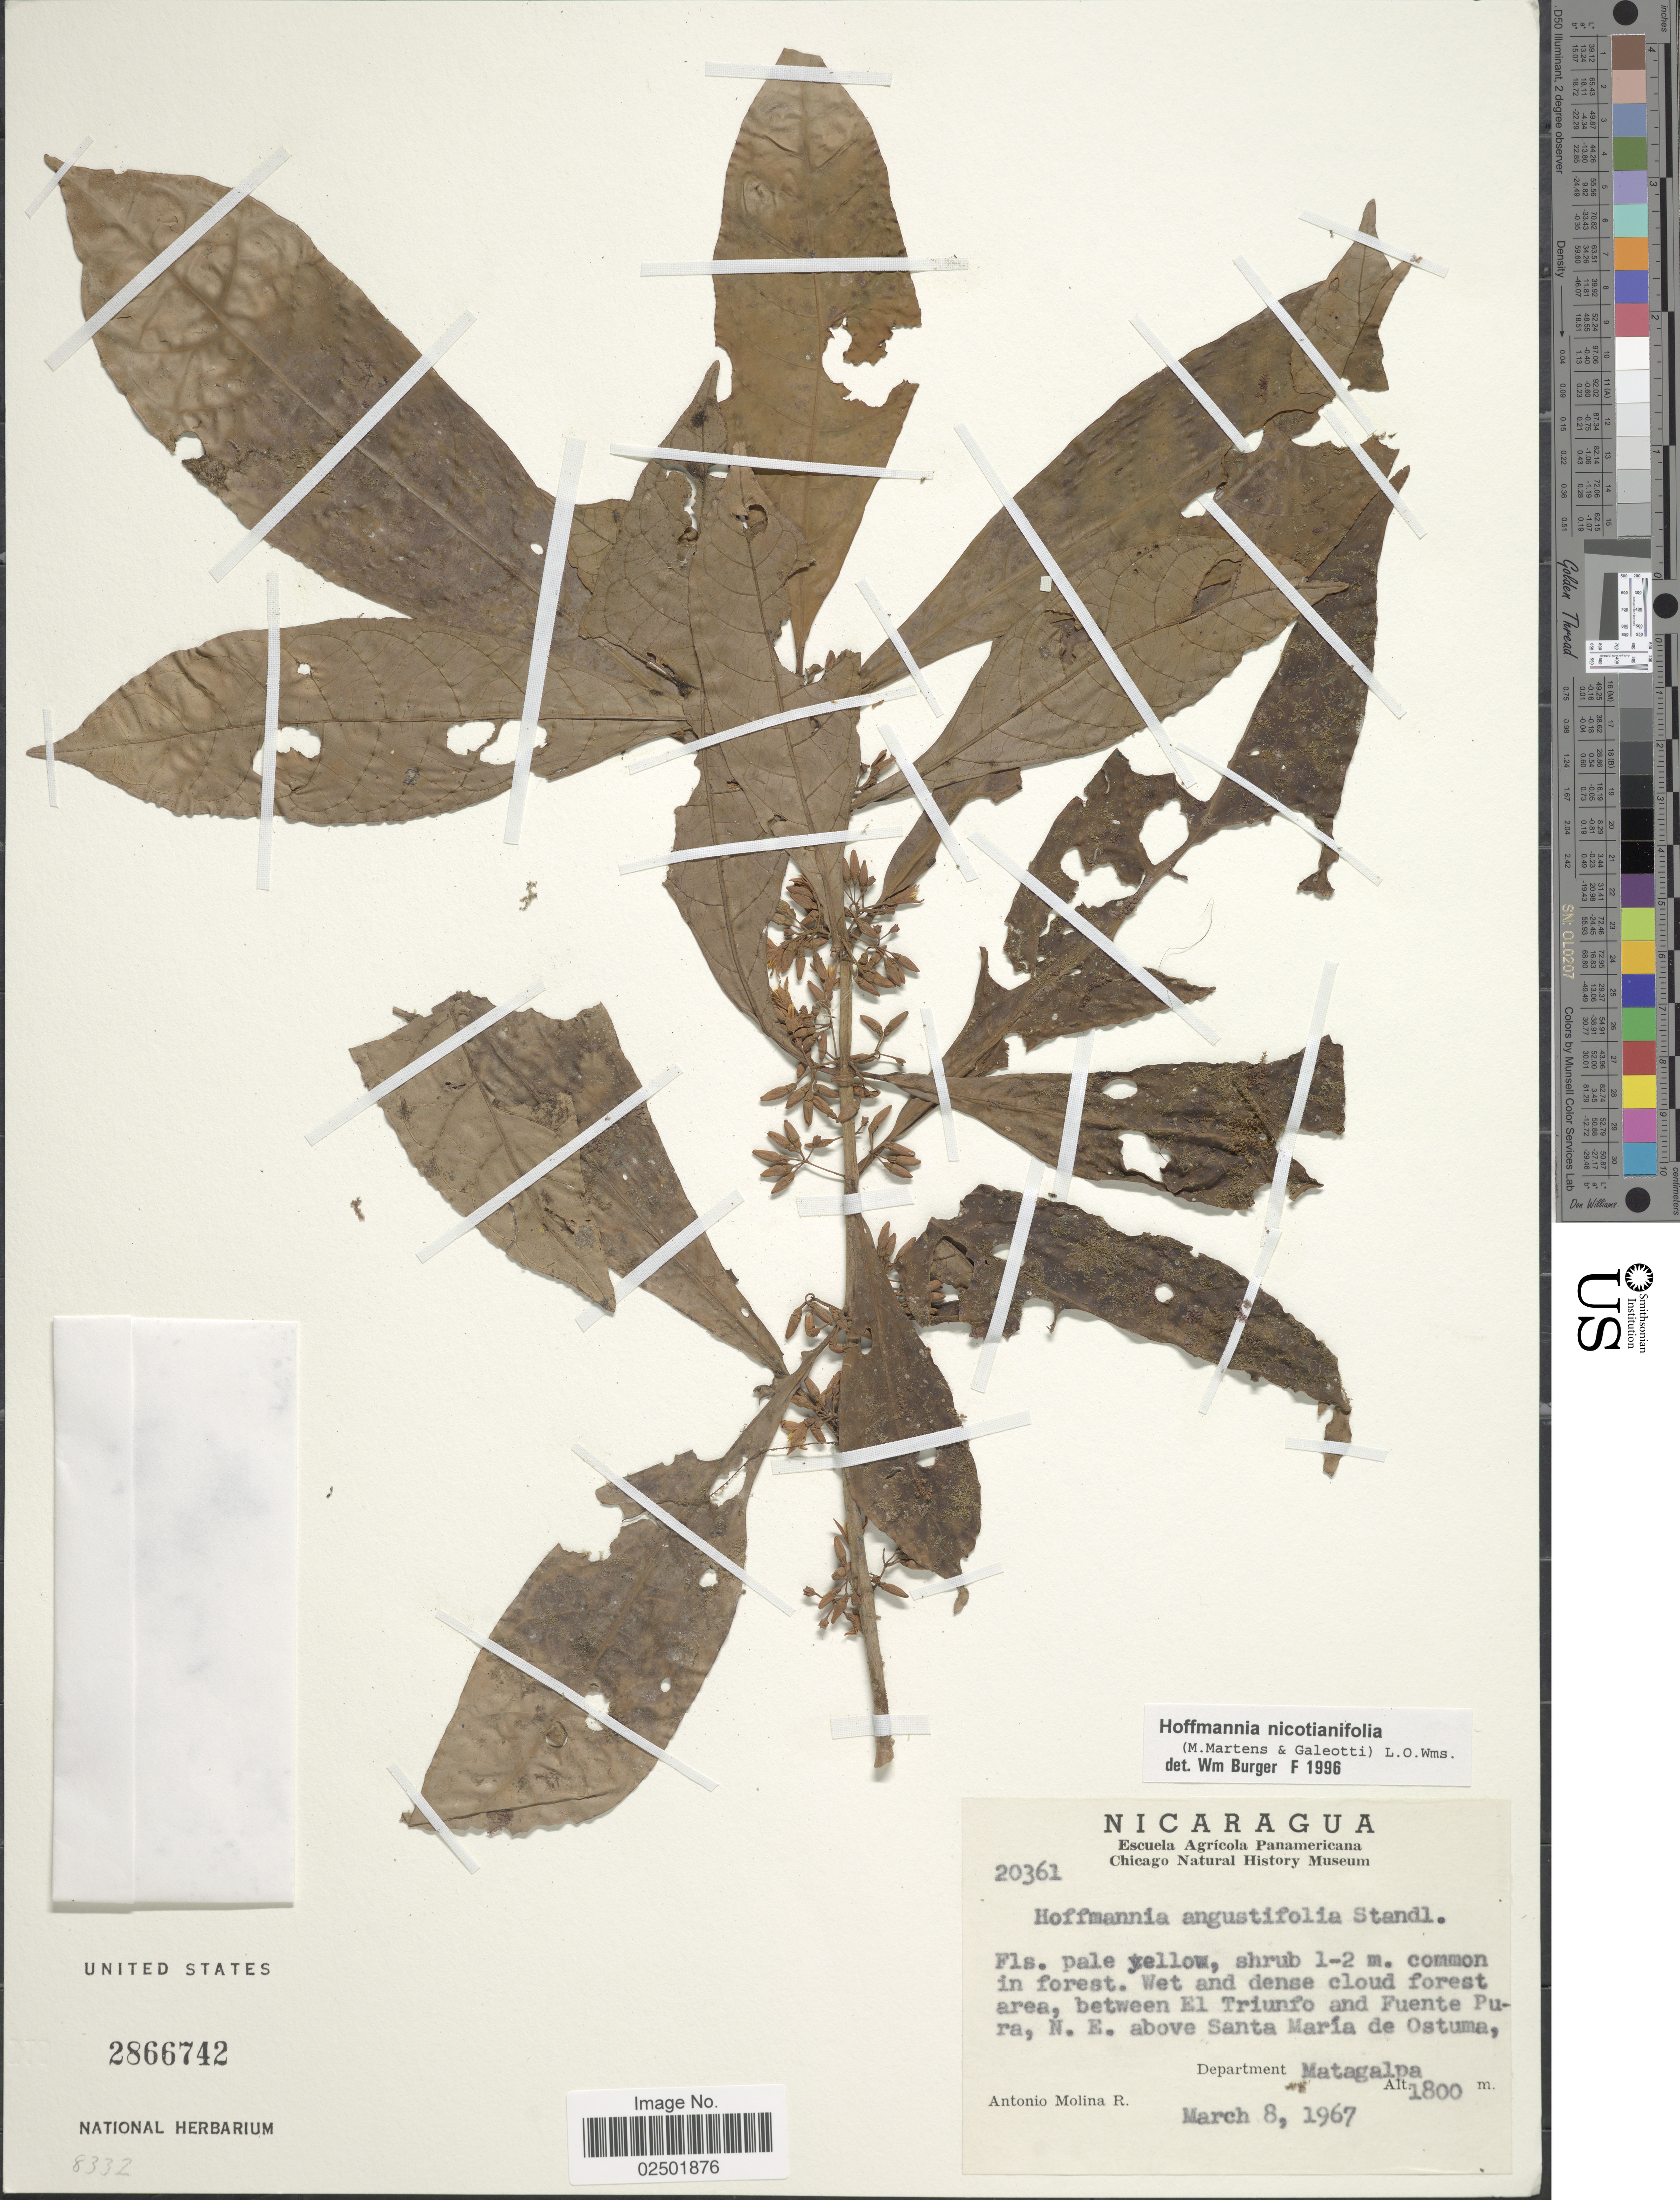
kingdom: Plantae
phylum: Tracheophyta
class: Magnoliopsida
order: Gentianales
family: Rubiaceae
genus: Hoffmannia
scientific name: Hoffmannia nicotianifolia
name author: (M. Martens & Galeoti) L.O. Williams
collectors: A. Molina R.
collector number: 20361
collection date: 1967-03-08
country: Nicaragua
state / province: Matagalpa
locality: Common in wet forest. Wet and dense cloud forest area, between El Triunfo and Fuente Pura, N.E. above Santa María de Ostuma, Department Matagalpa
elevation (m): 1800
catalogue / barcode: US 2866742